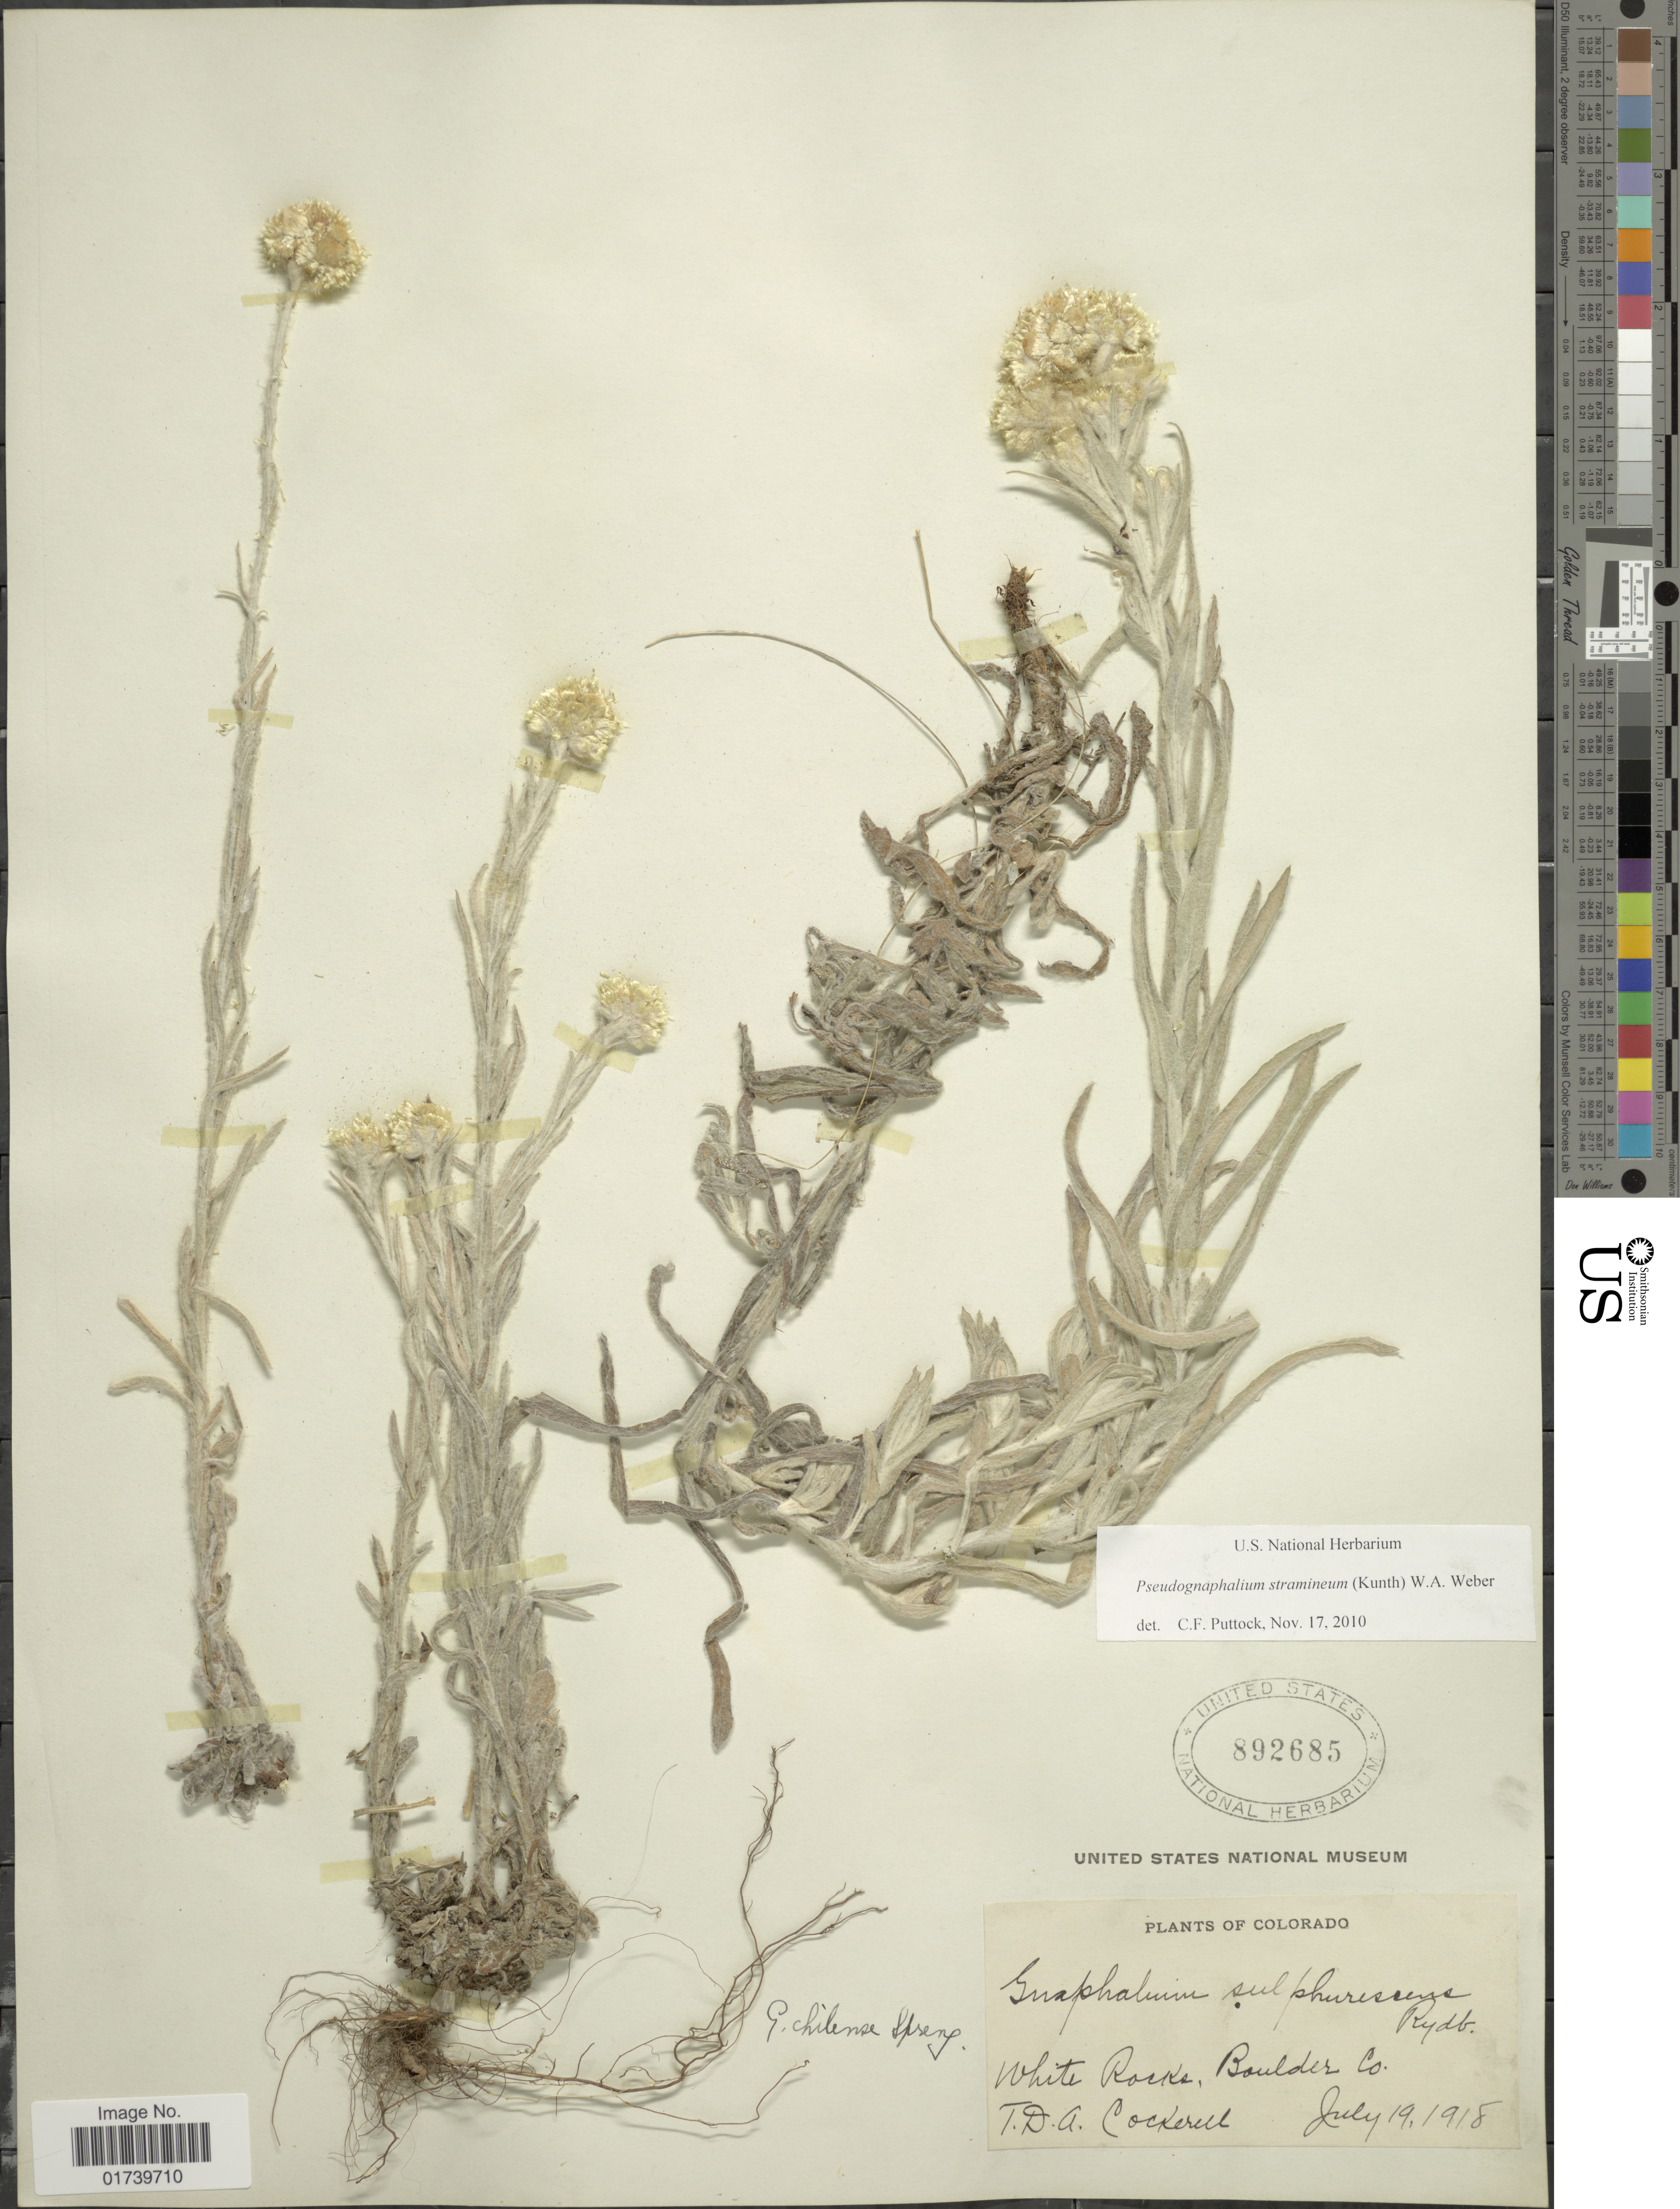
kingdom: Plantae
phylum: Tracheophyta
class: Magnoliopsida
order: Asterales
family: Asteraceae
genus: Pseudognaphalium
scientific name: Pseudognaphalium stramineum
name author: (Kunth) Anderb.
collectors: T. Cockerell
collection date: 1918-07-19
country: United States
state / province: Colorado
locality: White Rocks, Boulder Co.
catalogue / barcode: US 892685